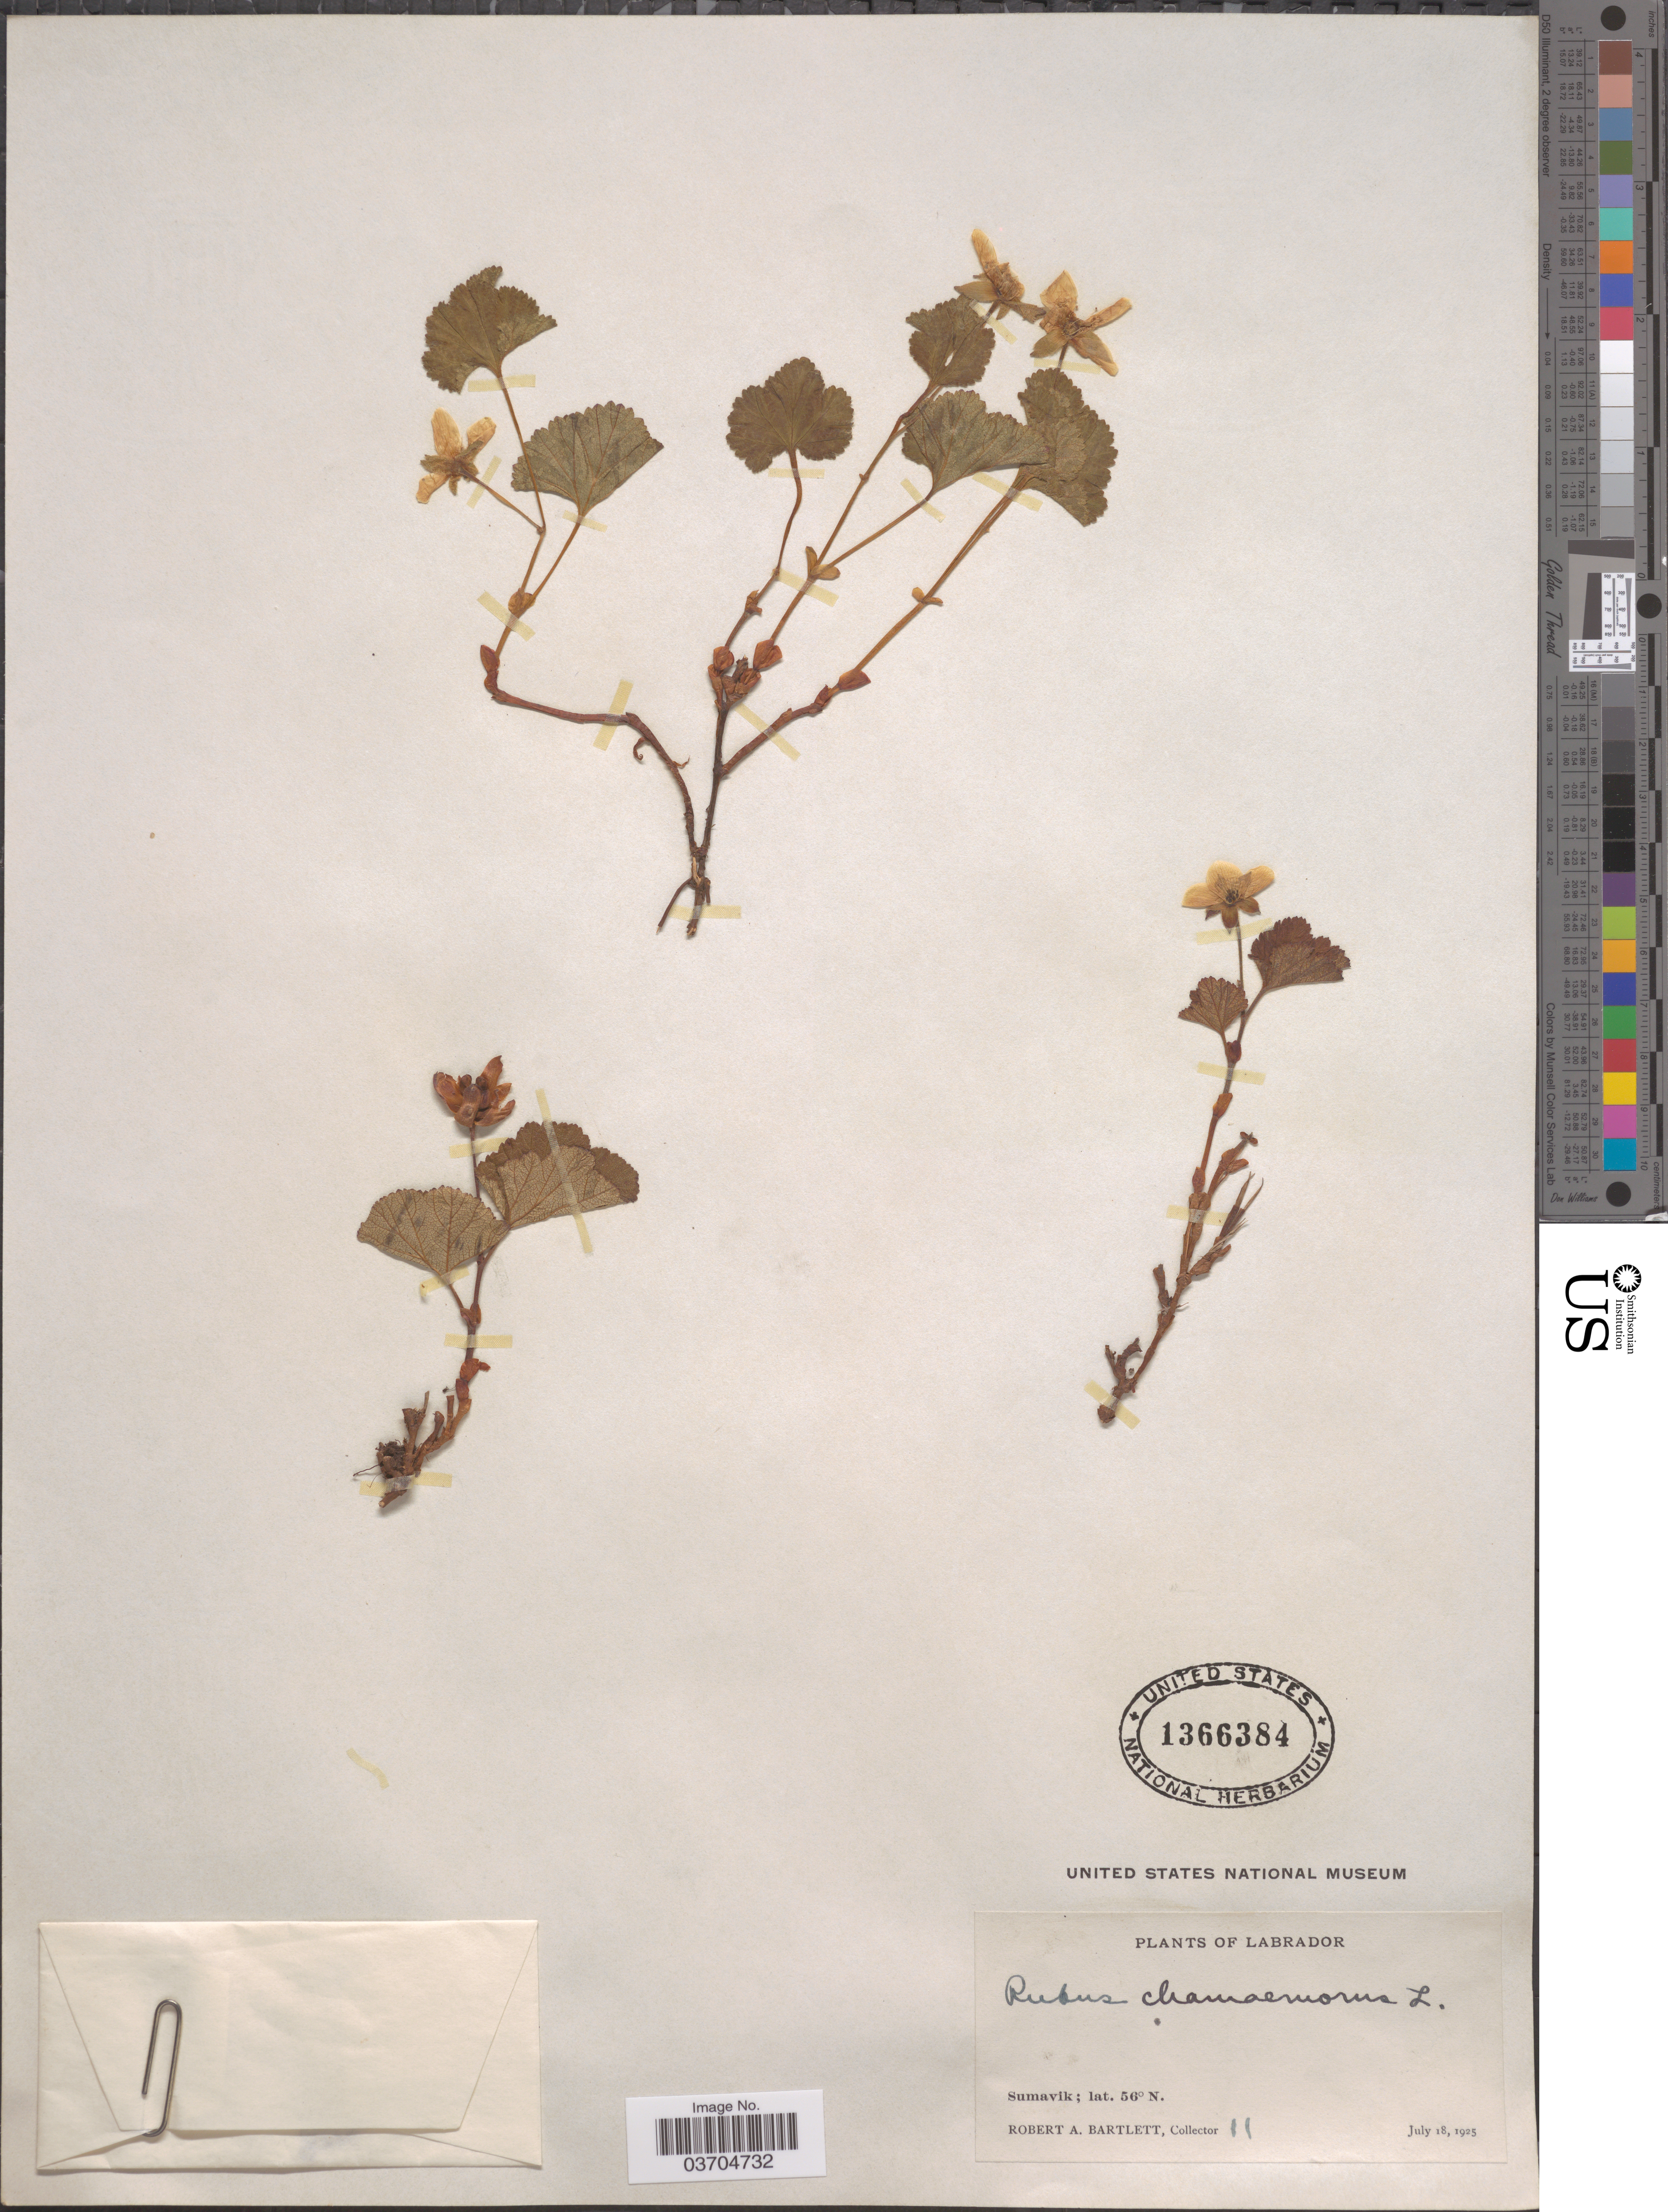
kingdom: Plantae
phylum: Tracheophyta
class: Magnoliopsida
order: Rosales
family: Rosaceae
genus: Rubus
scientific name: Rubus chamaemorus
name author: L.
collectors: R. A. Bartlett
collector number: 11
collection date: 1925-07-18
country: Canada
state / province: Newfoundland and Labrador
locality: Labrador. Sumavik.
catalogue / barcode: US 1366384